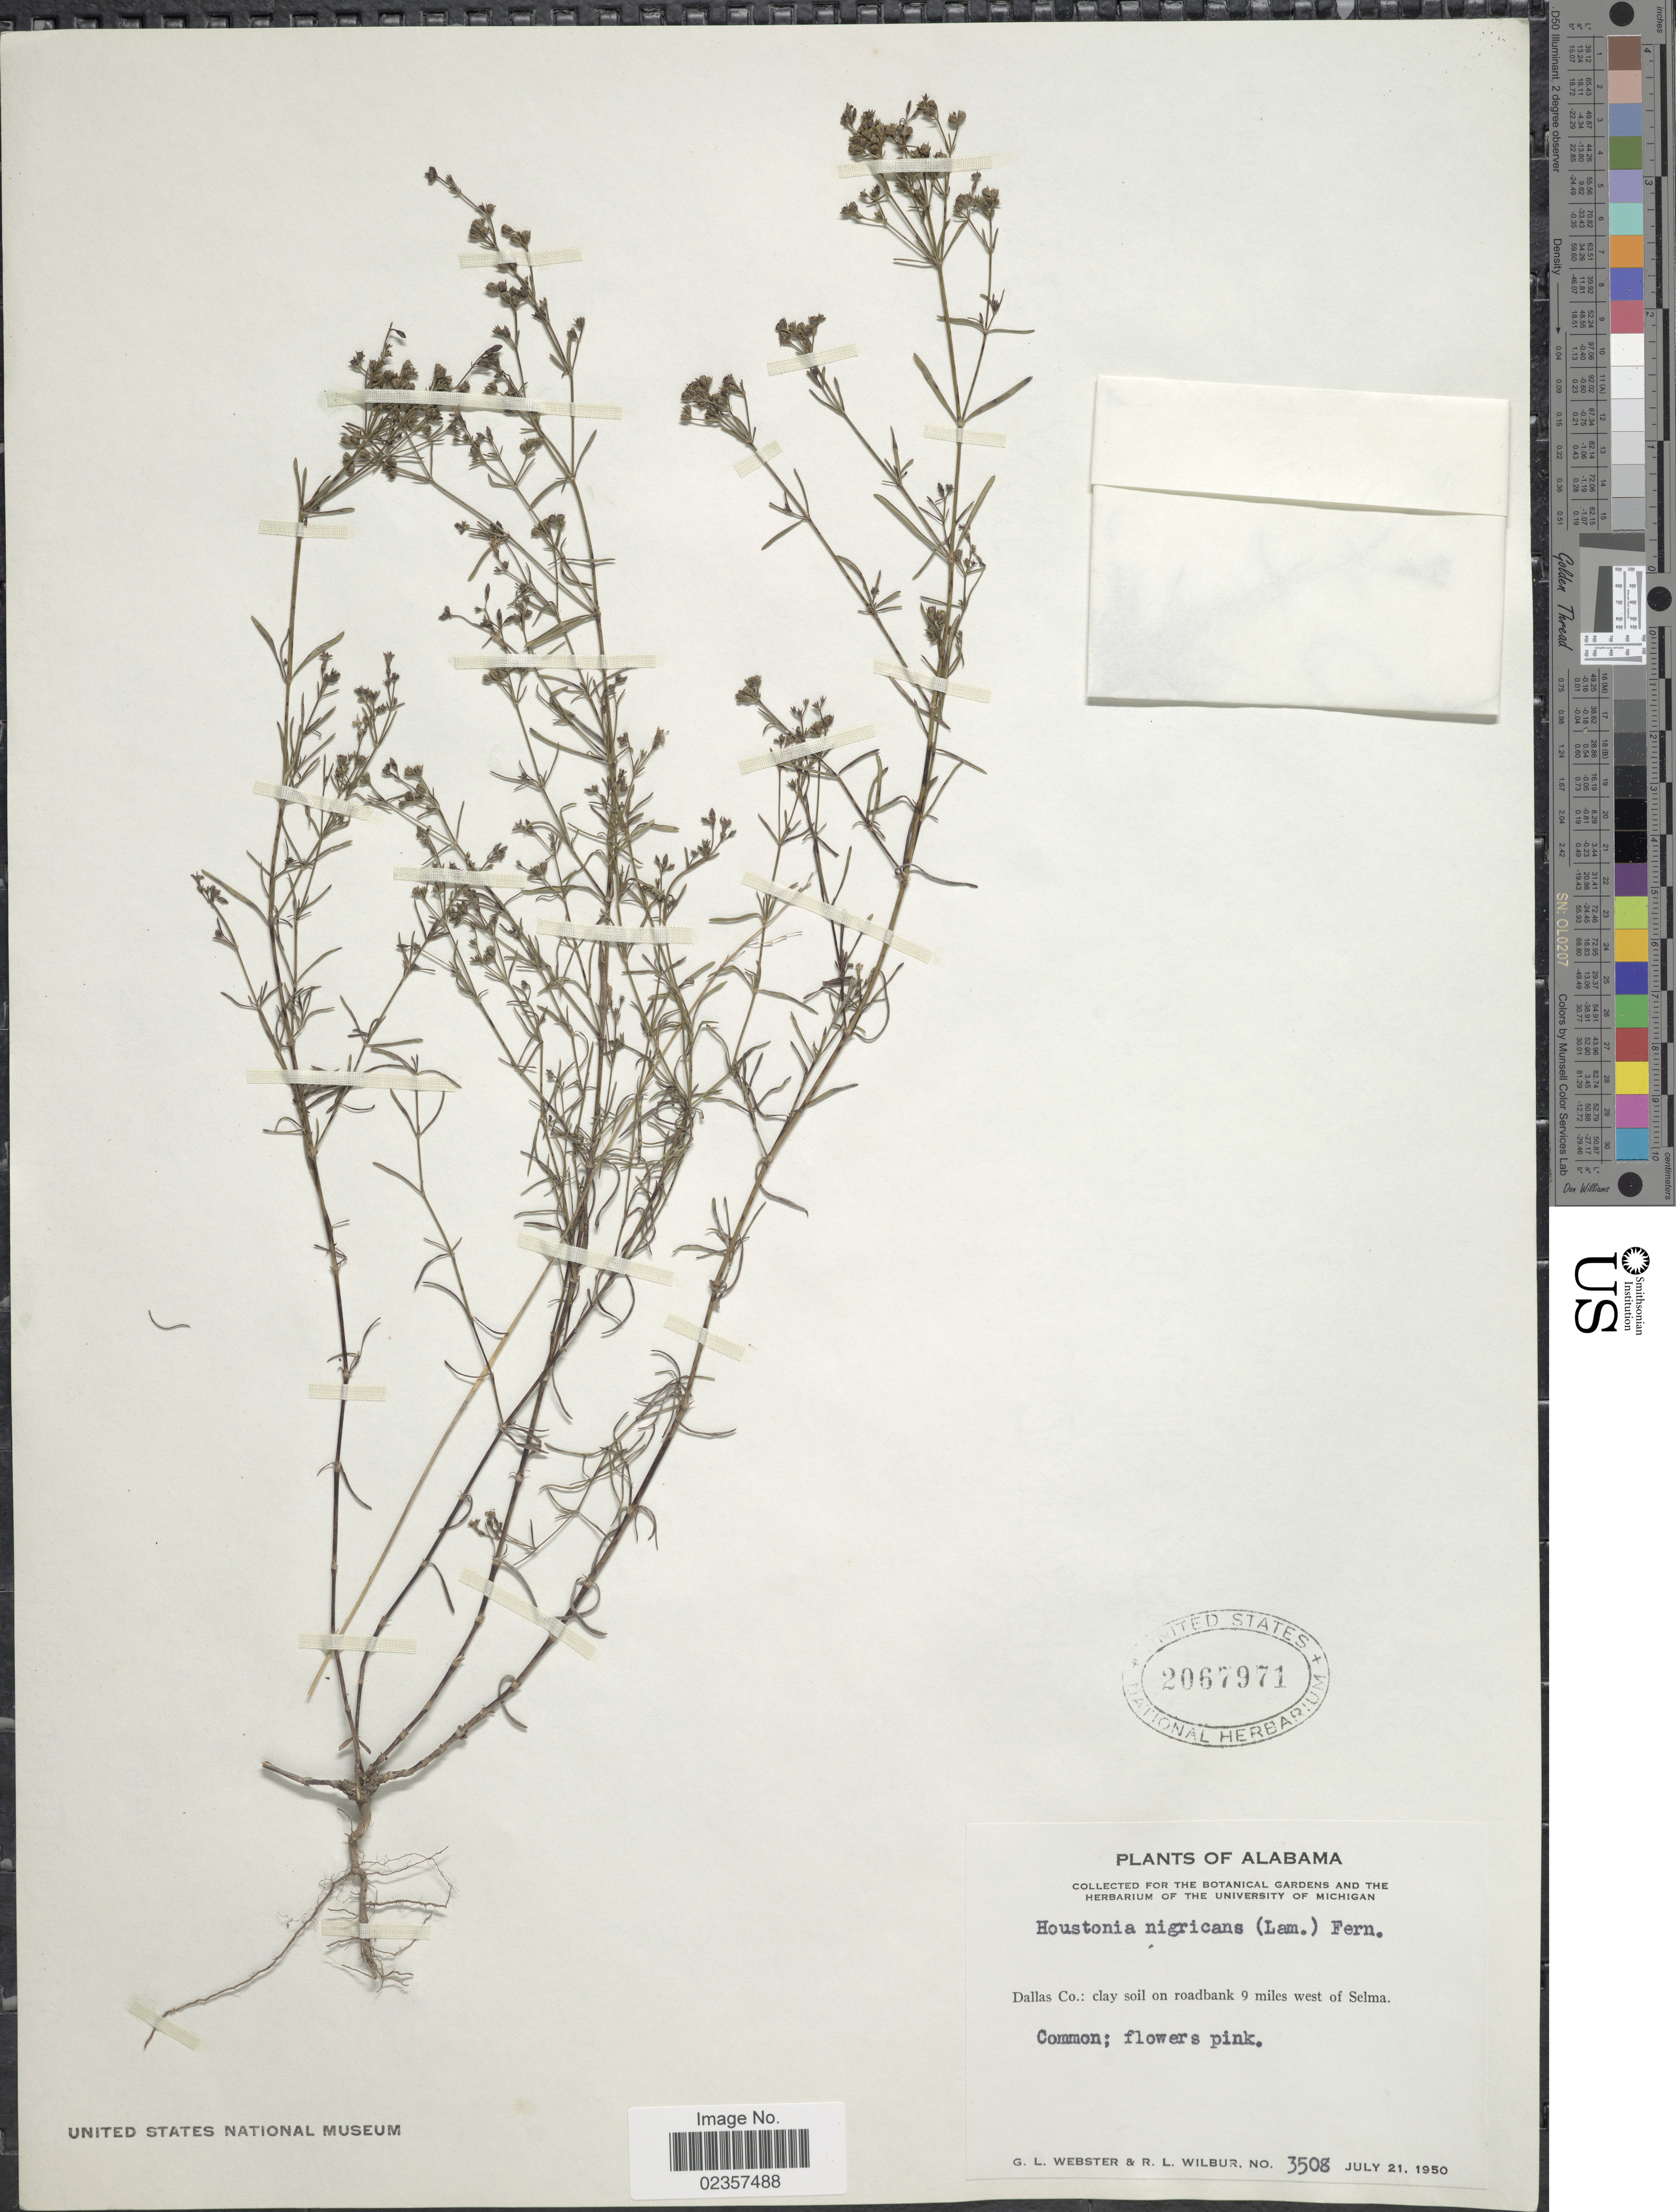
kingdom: Plantae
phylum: Tracheophyta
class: Magnoliopsida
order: Gentianales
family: Rubiaceae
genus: Houstonia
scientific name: Houstonia nigricans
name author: (Lam.) Fernald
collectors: G. L. Webster & R. L. Wilbur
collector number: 3508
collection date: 1950-07-21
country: United States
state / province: Alabama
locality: Dallas Co.: 9 miles west of Selma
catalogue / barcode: US 2067971